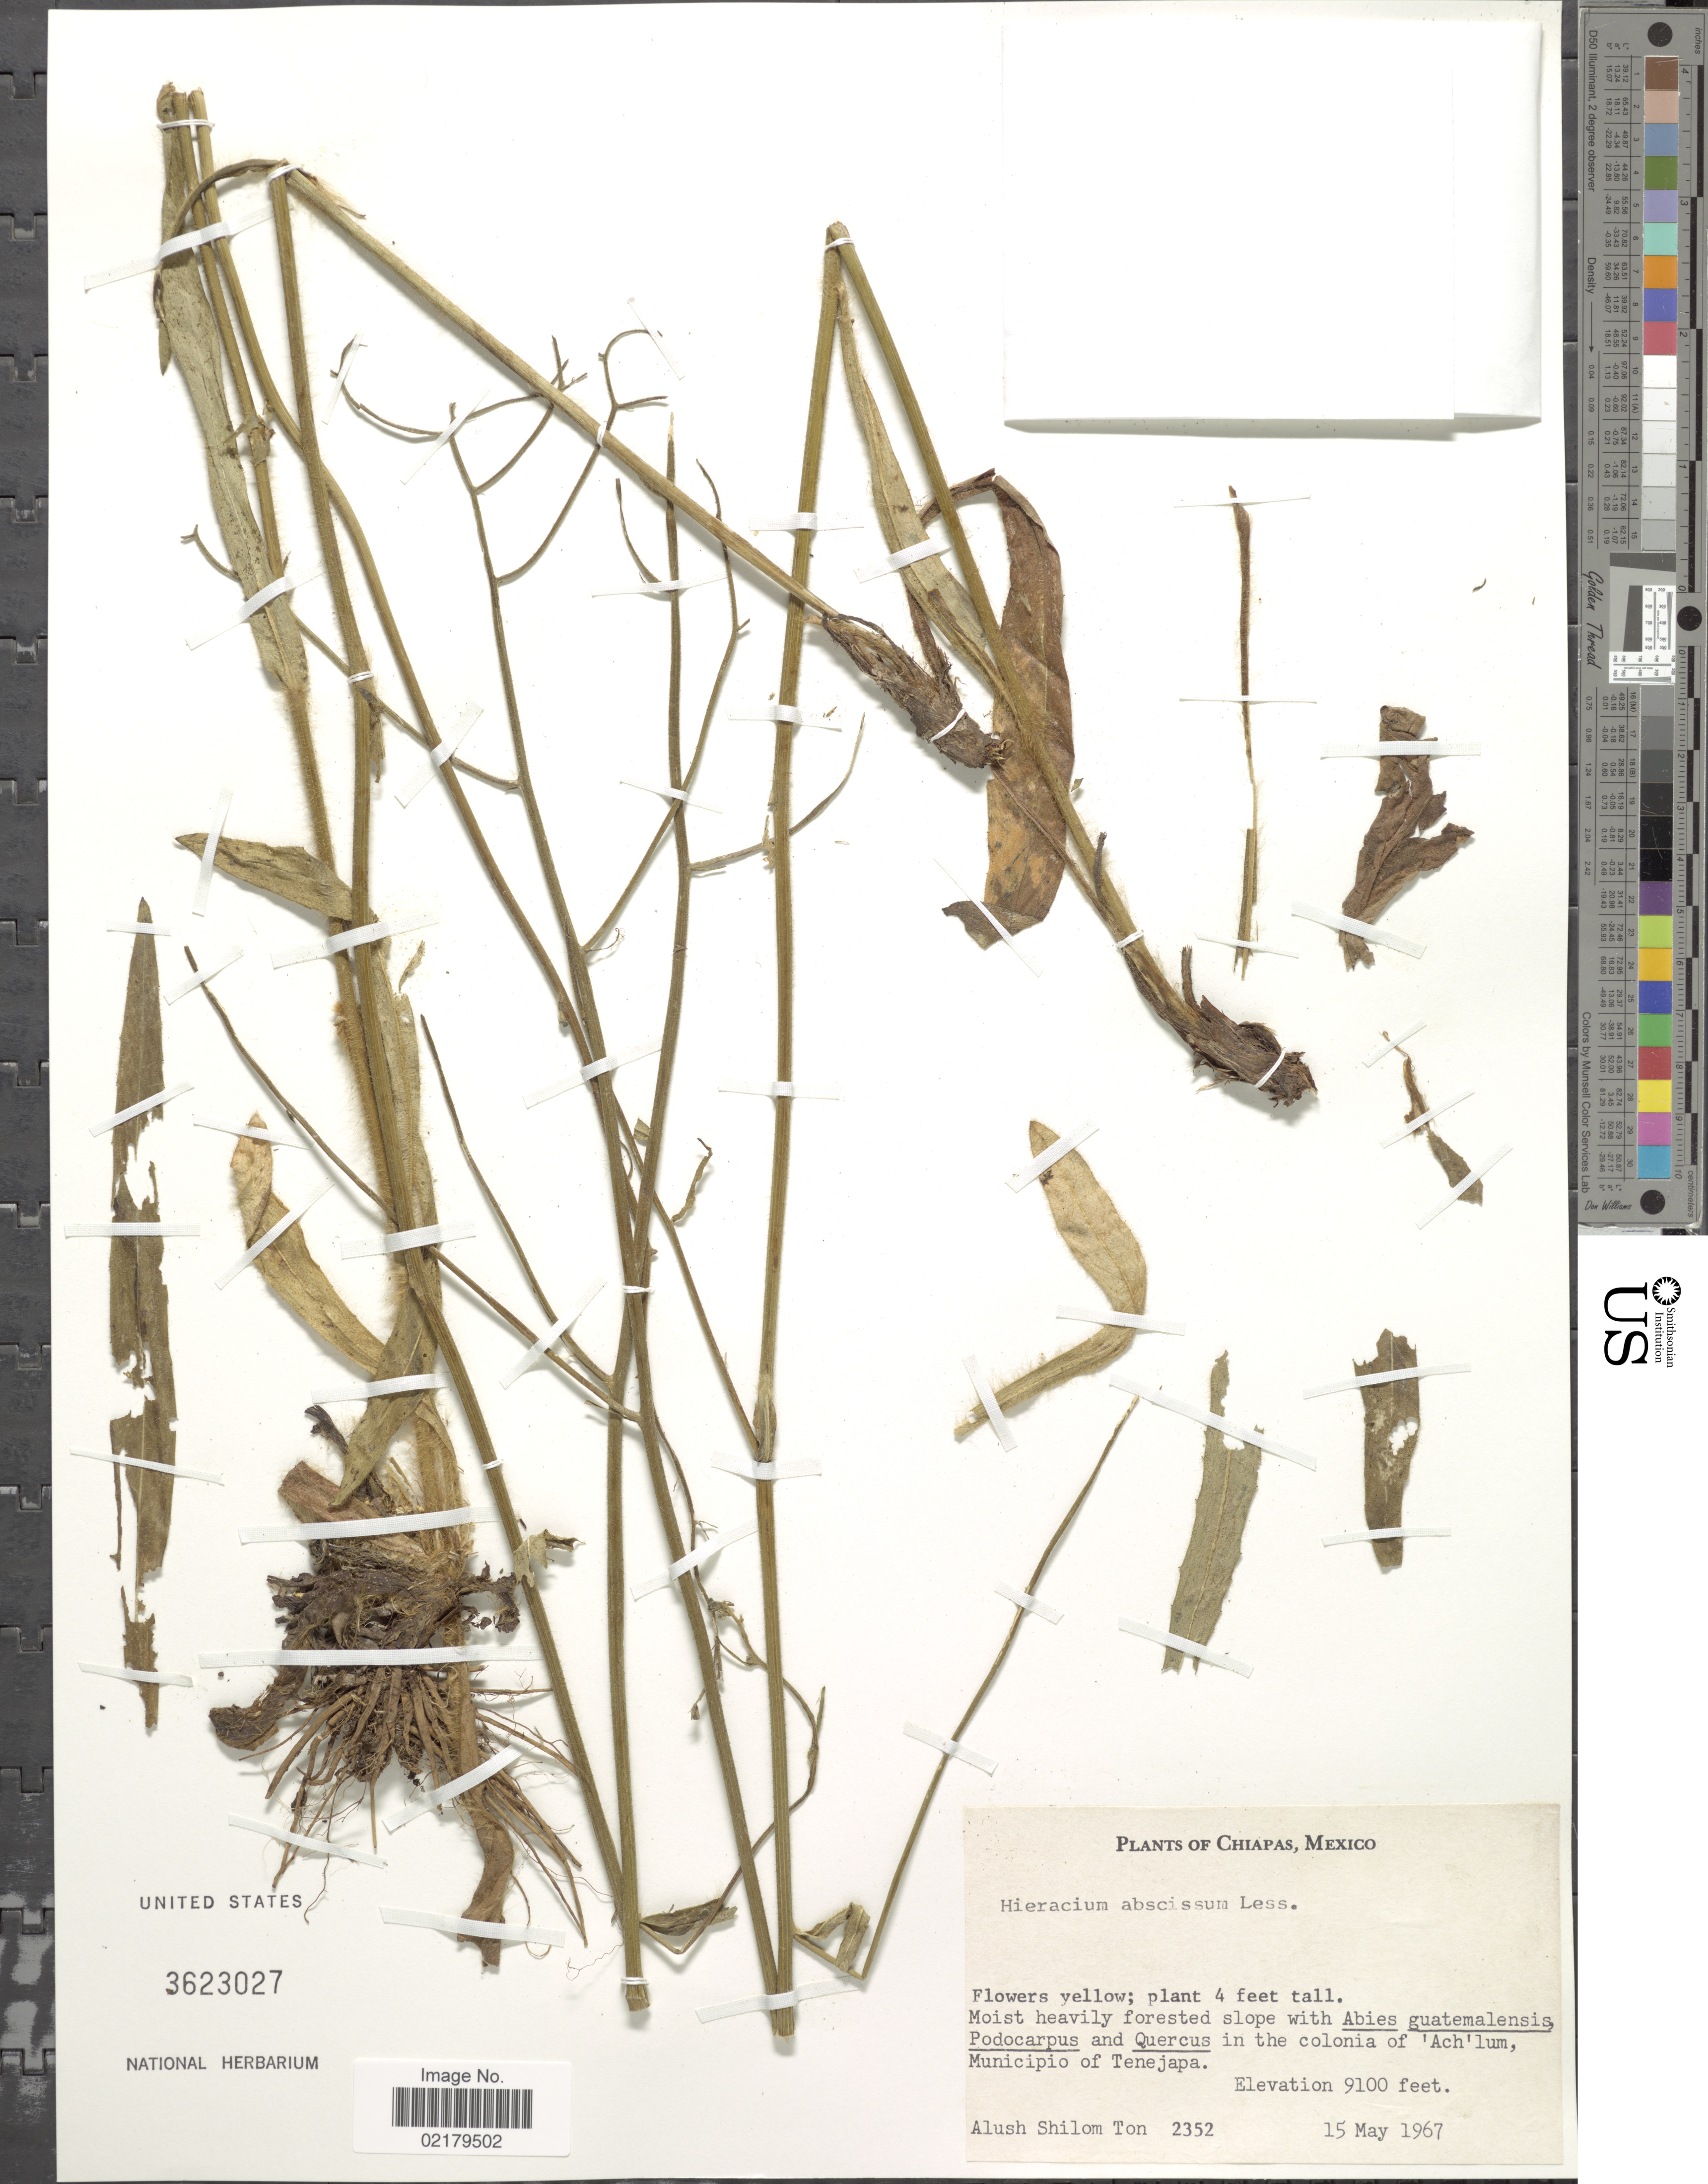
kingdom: Plantae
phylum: Tracheophyta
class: Magnoliopsida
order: Asterales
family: Asteraceae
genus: Hieracium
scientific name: Hieracium scouleri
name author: Hook.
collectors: A. M. Ton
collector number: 2352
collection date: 1967-05-15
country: Mexico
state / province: Chiapas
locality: In the colonia of 'Ach'lum, Municipio of Tenajapa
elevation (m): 2774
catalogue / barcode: US 3623027